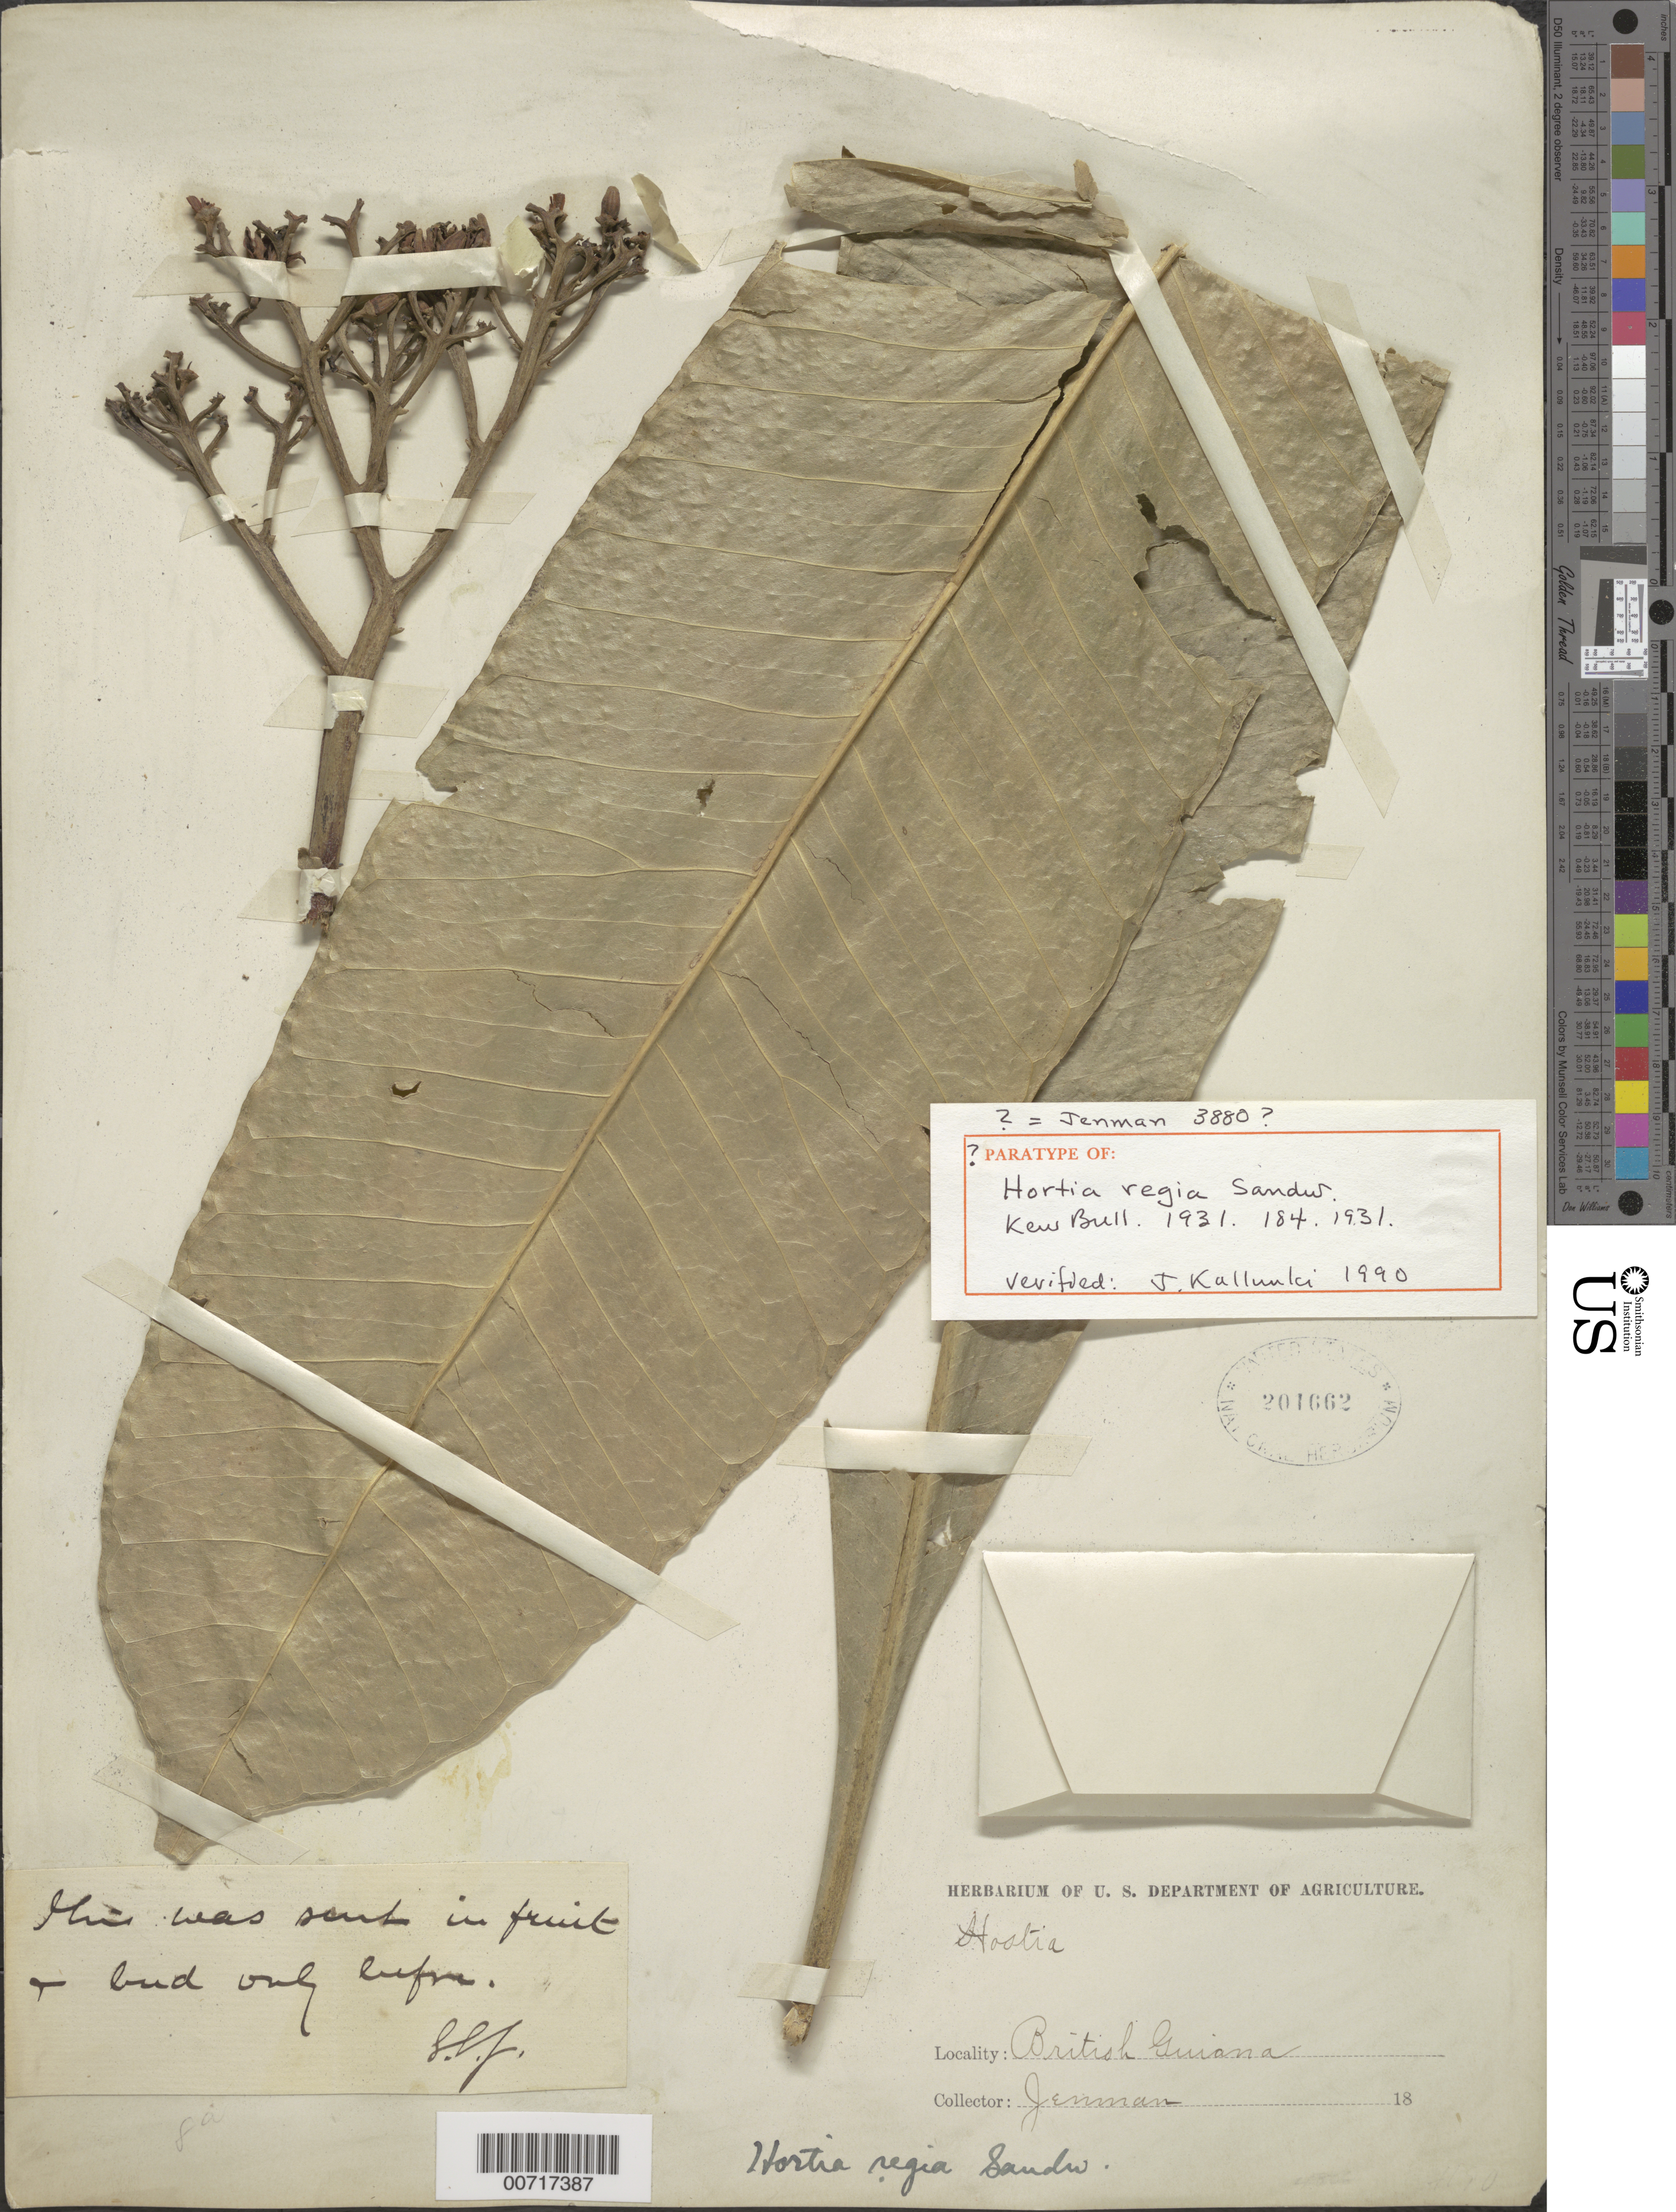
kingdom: Plantae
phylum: Tracheophyta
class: Magnoliopsida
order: Sapindales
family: Rutaceae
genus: Hortia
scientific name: Hortia regia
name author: Sandwith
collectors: -. Jenman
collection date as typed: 18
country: Guyana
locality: British Guiana.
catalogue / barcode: US 201662